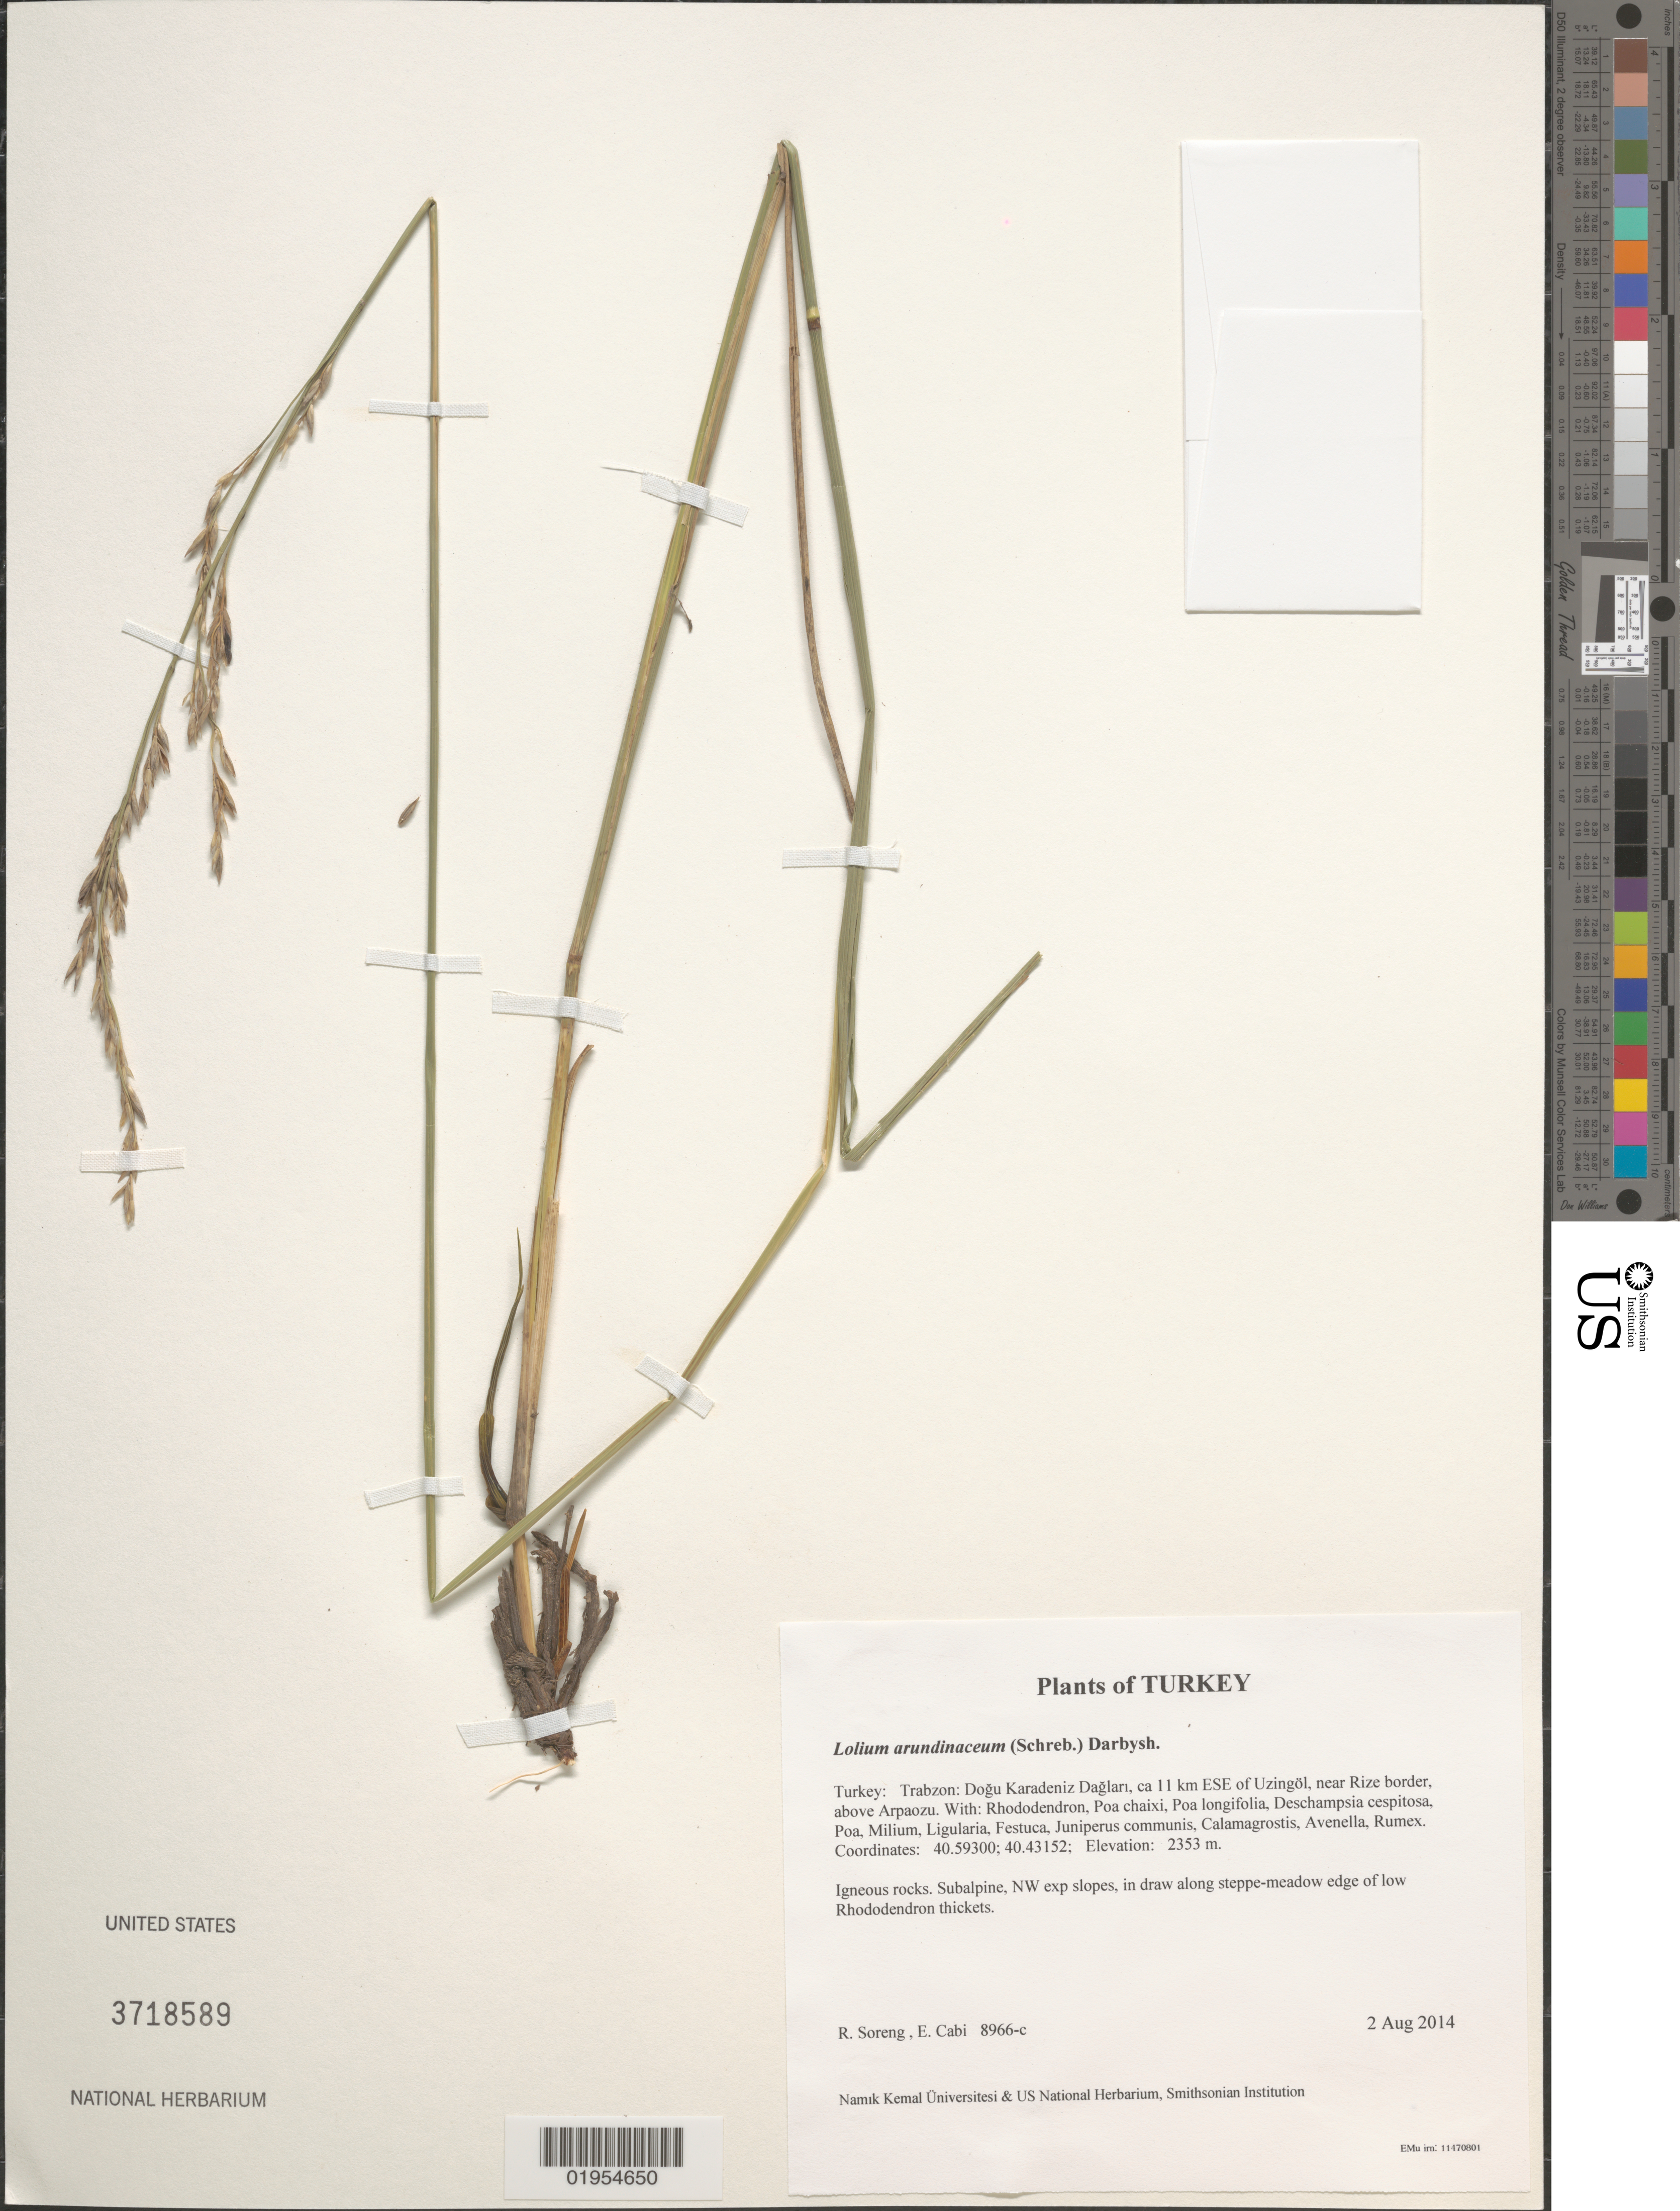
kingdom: Plantae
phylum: Tracheophyta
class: Liliopsida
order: Poales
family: Poaceae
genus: Lolium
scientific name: Lolium arundinaceum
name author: (Schreb.) Darbysh.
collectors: R. J. Soreng & E. Cabi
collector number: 8966-c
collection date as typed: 2 Aug 2014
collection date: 2014-08-02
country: Turkey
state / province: Trabzon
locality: Dogu Karadeni Daglari, ca 11 km ESE of Uzingol, near Rize border, above Arpaozu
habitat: Igneous rocks. Subalpine, NW exp slopes, in draw along steppe-meadow edge of low Rhododendron thickets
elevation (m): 2353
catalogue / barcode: US 3718589